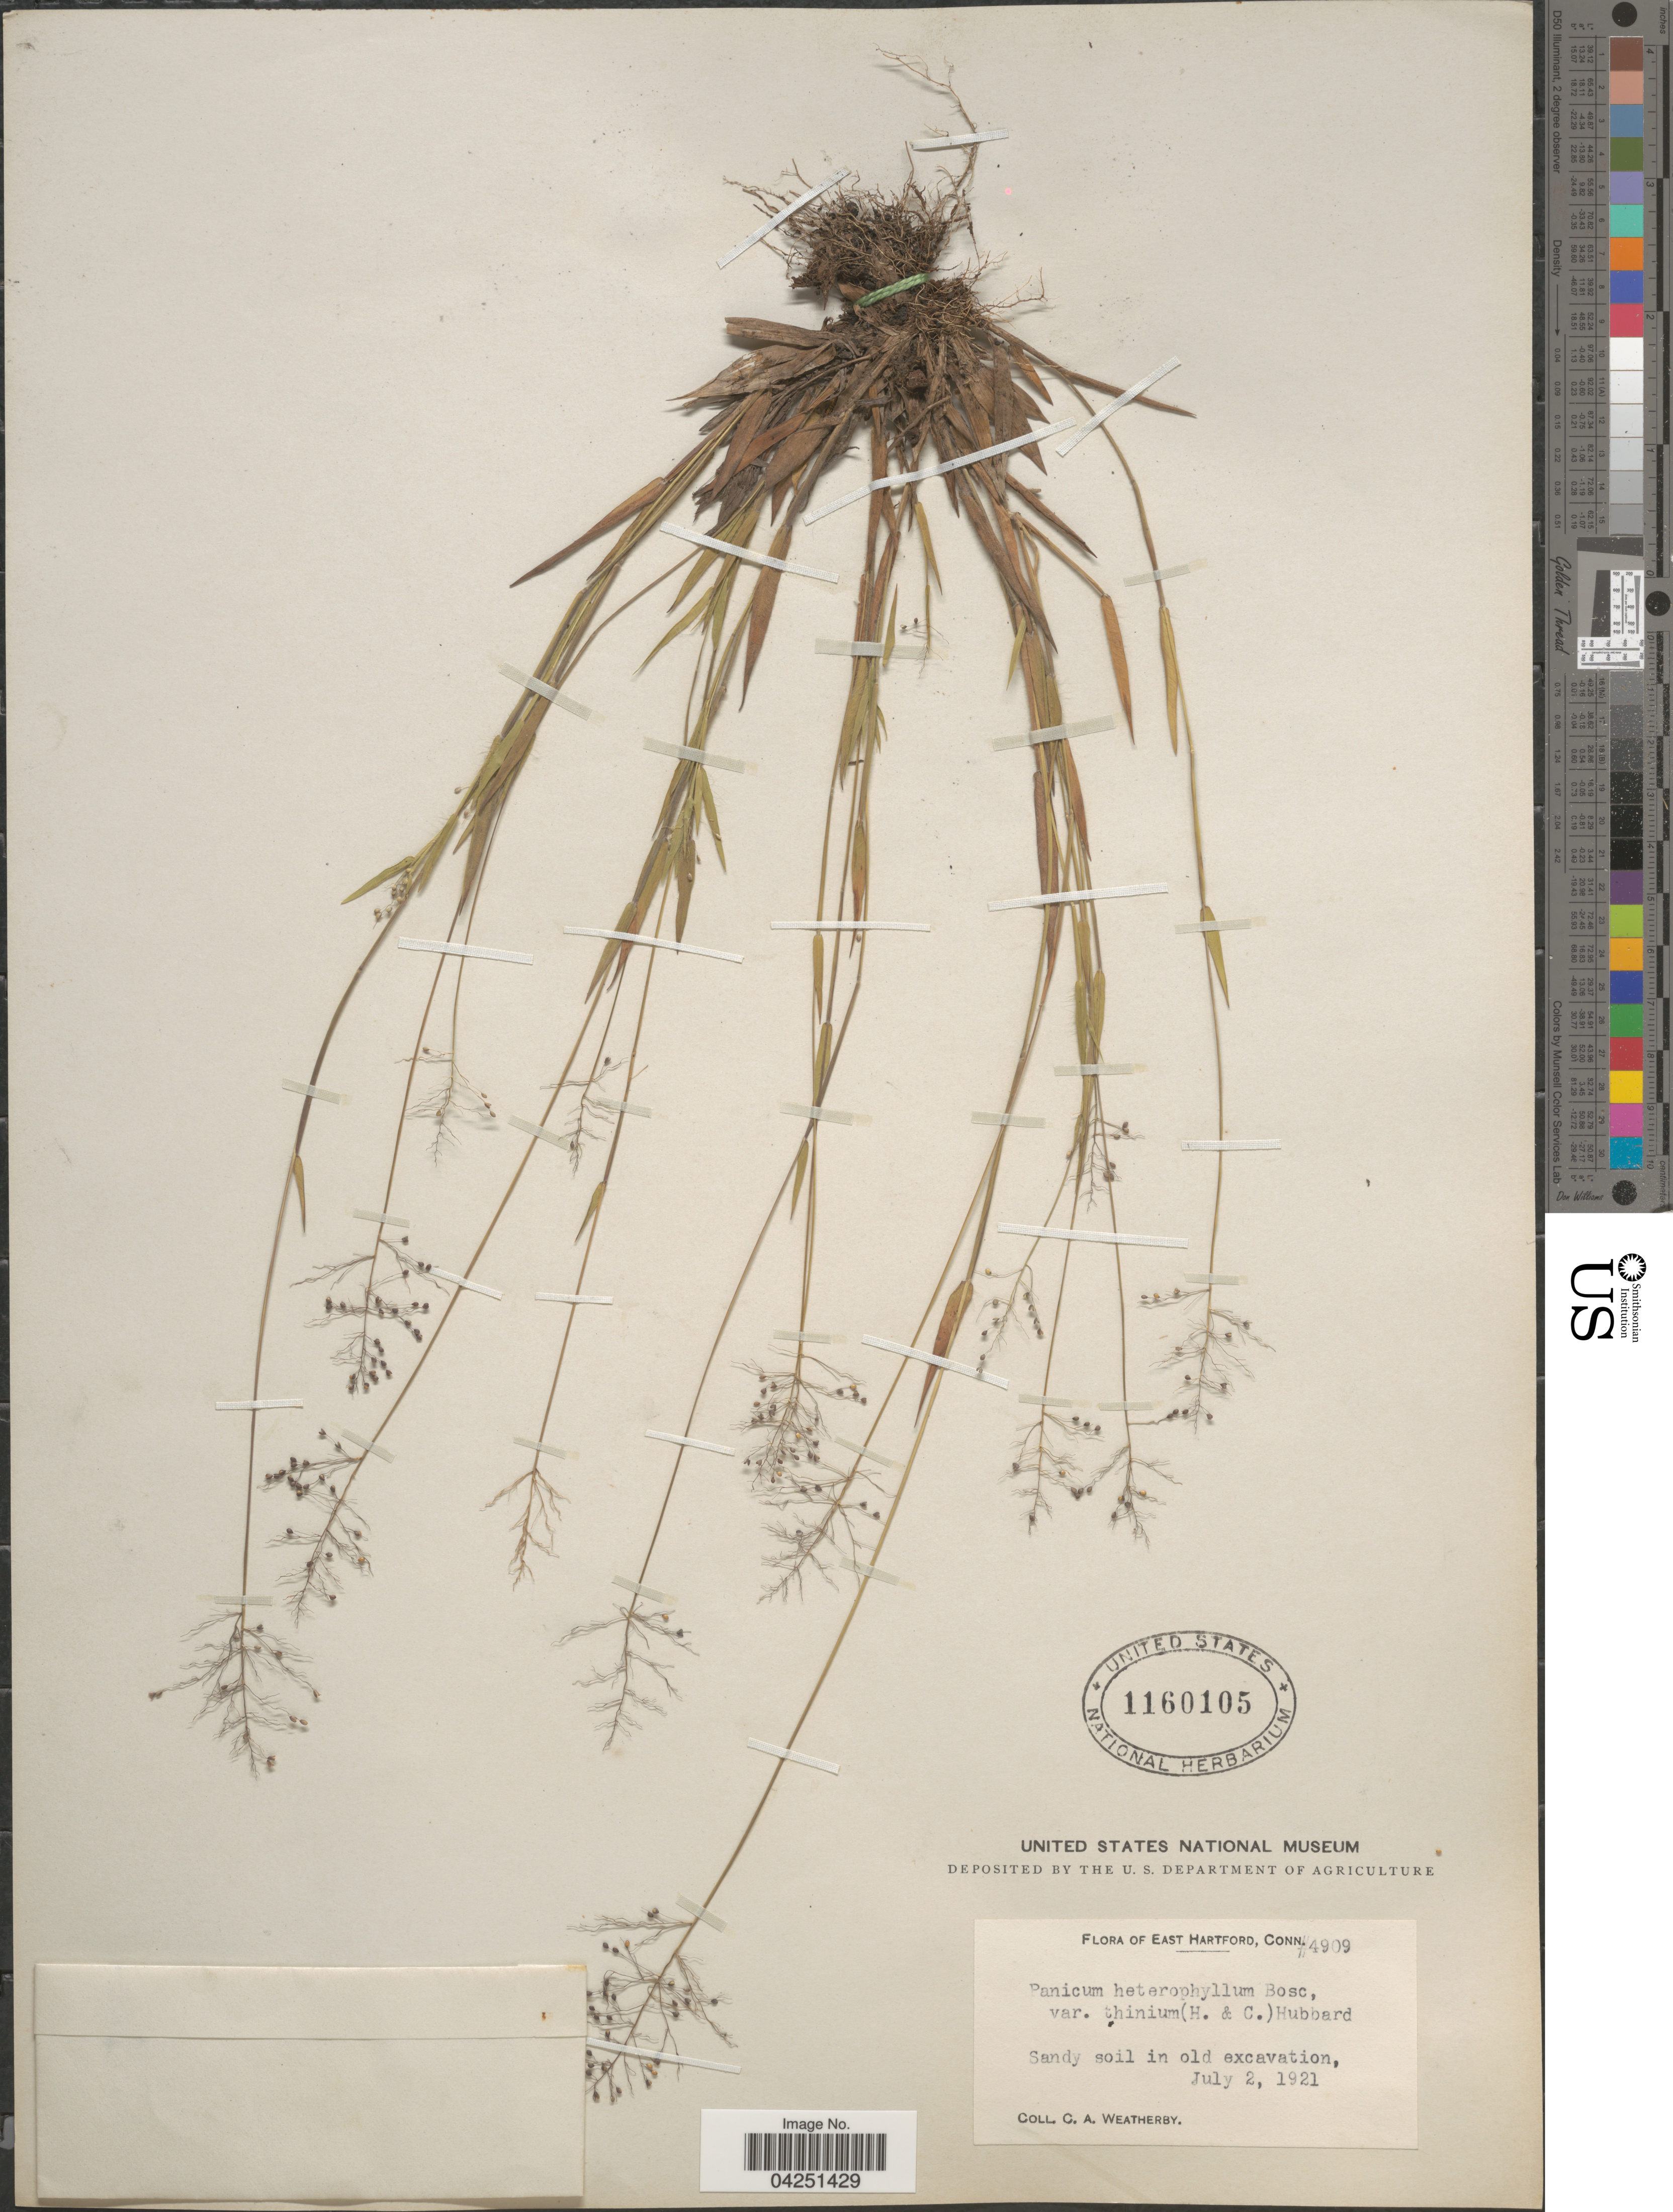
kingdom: Plantae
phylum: Tracheophyta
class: Liliopsida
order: Poales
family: Poaceae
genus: Dichanthelium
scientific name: Dichanthelium acuminatum var. acuminatum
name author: (Sw.) Gould & C.A. Clark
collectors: C. A. Weatherby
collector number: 4909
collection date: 1921-07-02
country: United States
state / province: Connecticut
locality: East Hartford.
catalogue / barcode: US 1160105